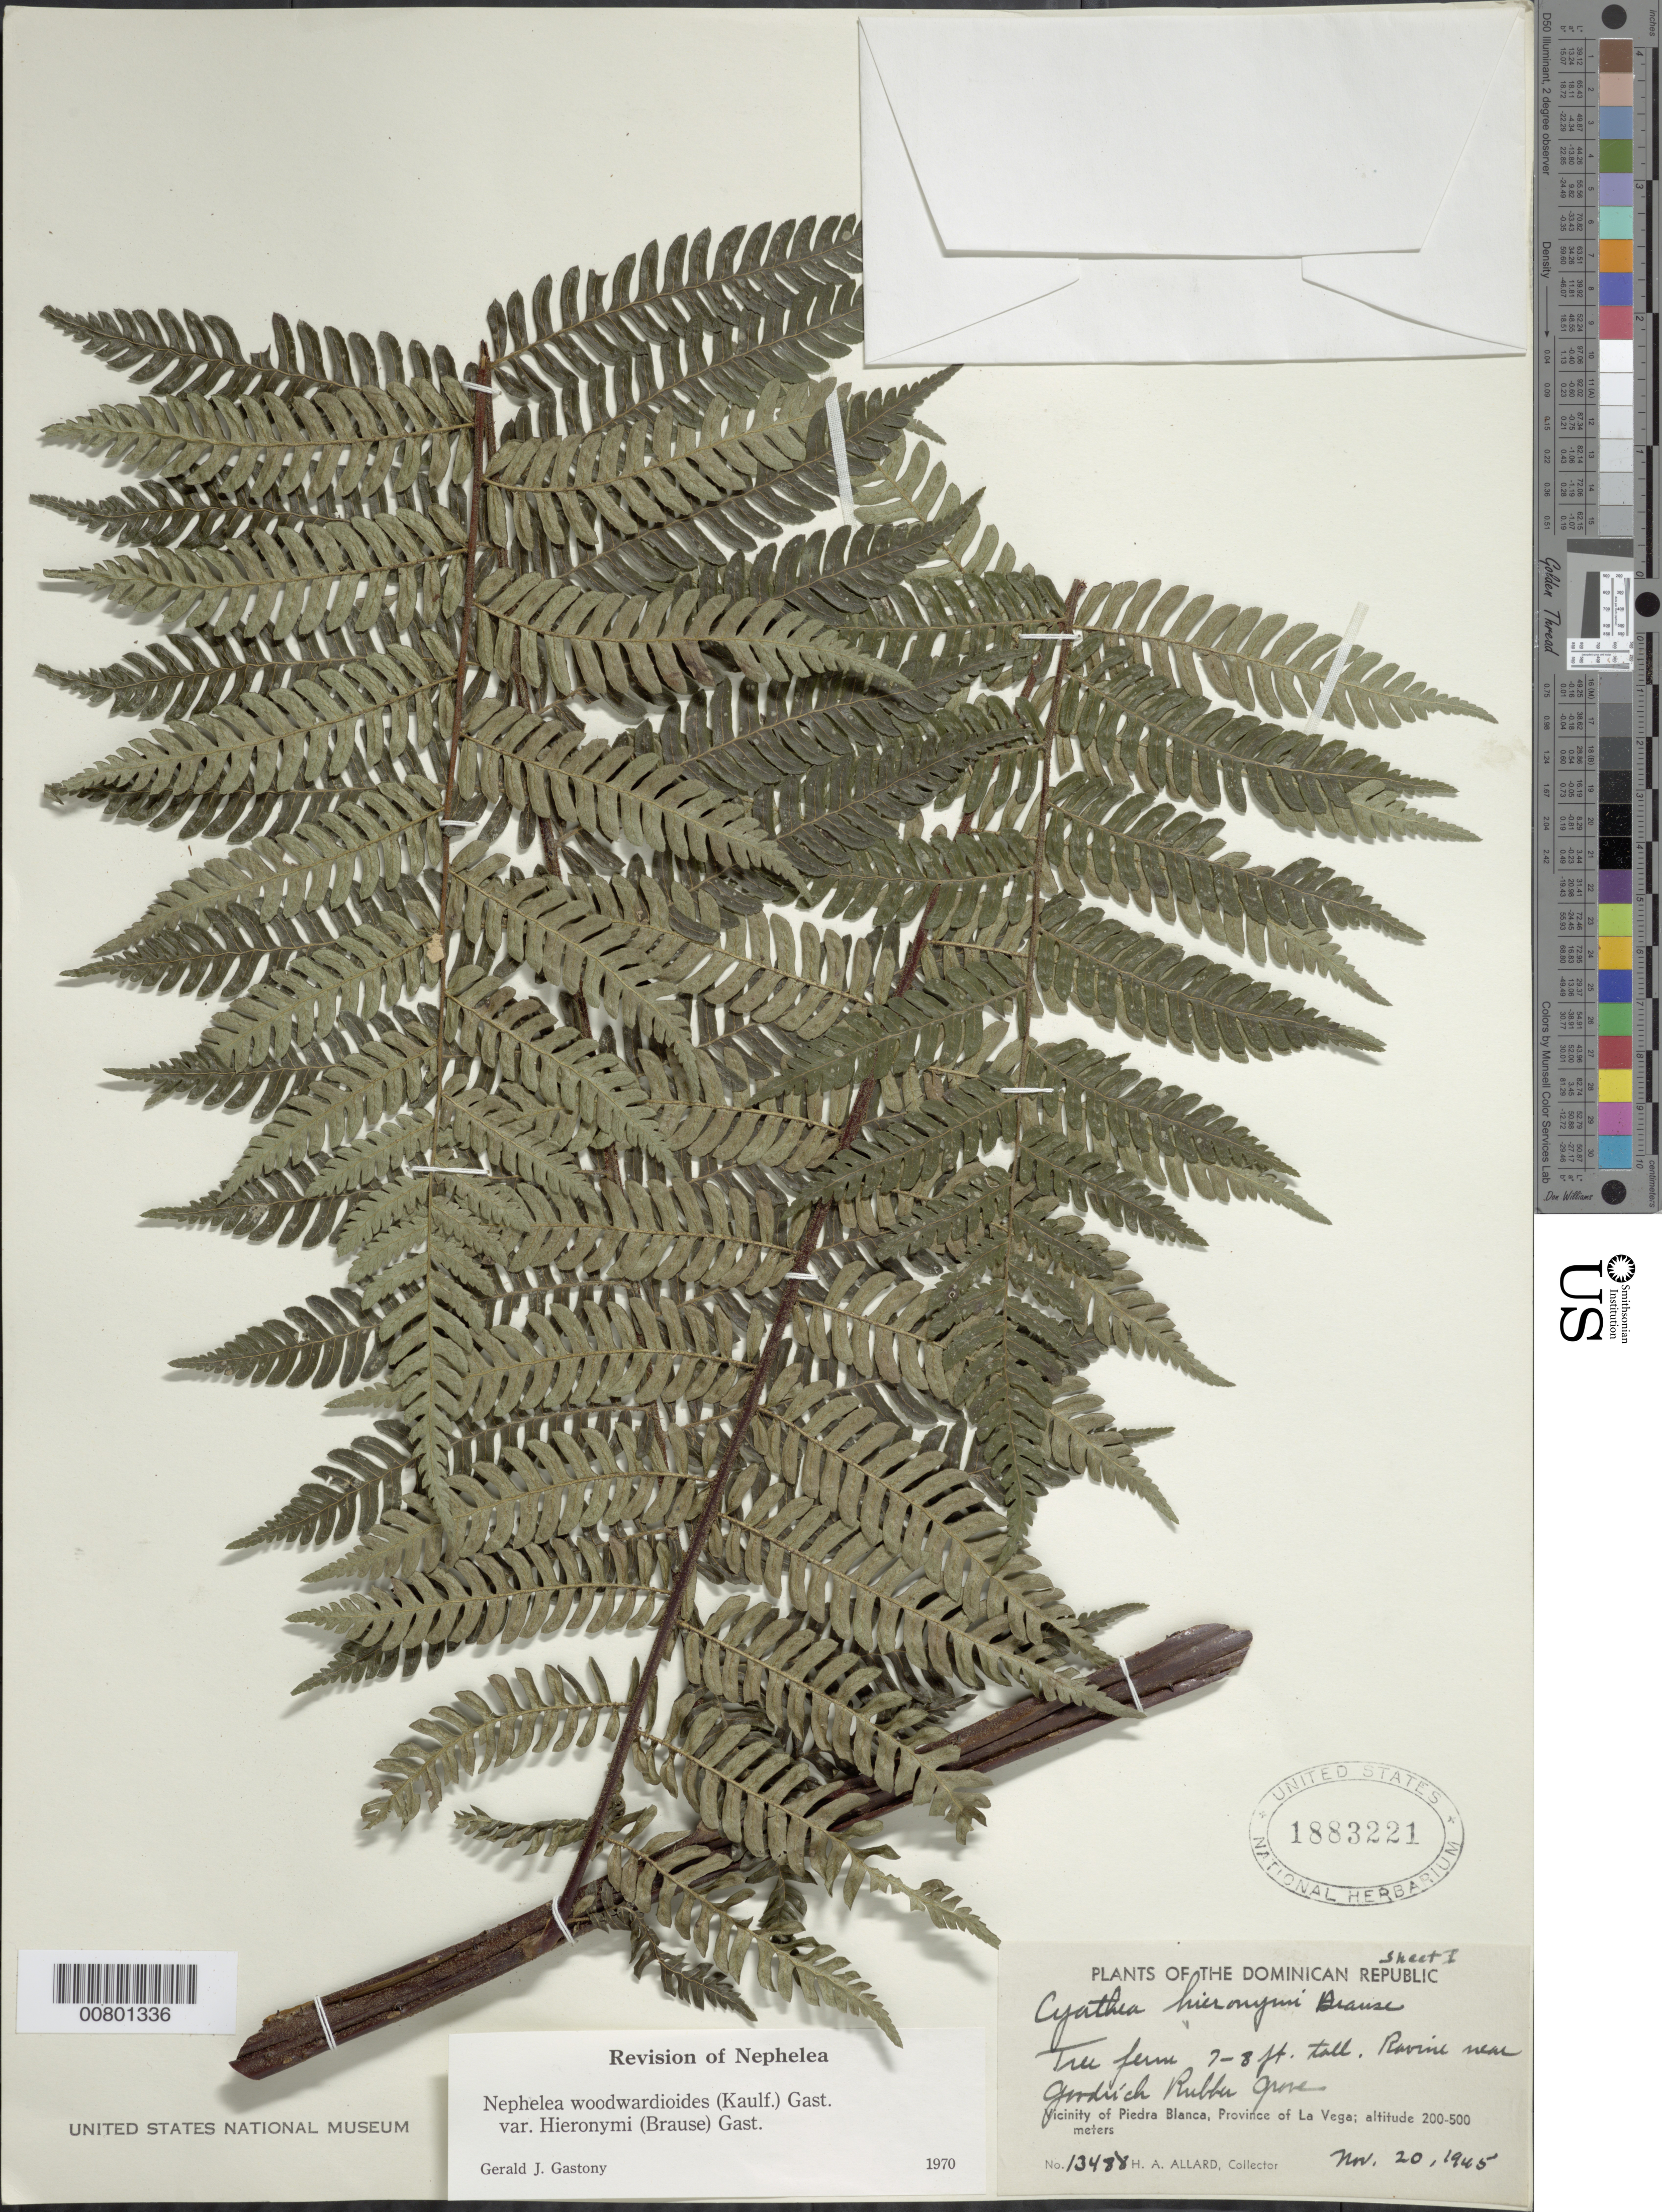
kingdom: Plantae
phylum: Tracheophyta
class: Polypodiopsida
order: Cyatheales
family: Cyatheaceae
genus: Alsophila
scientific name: Alsophila woodwardioides var. hieronymii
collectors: H. A. Allard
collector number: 13488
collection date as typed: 20 Nov 1945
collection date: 1945-11-20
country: Dominican Republic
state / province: La Vega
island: Hispaniola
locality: Piedra Blanca, Goodrich Rubber Grove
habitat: Ravine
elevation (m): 200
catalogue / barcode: US 1883221